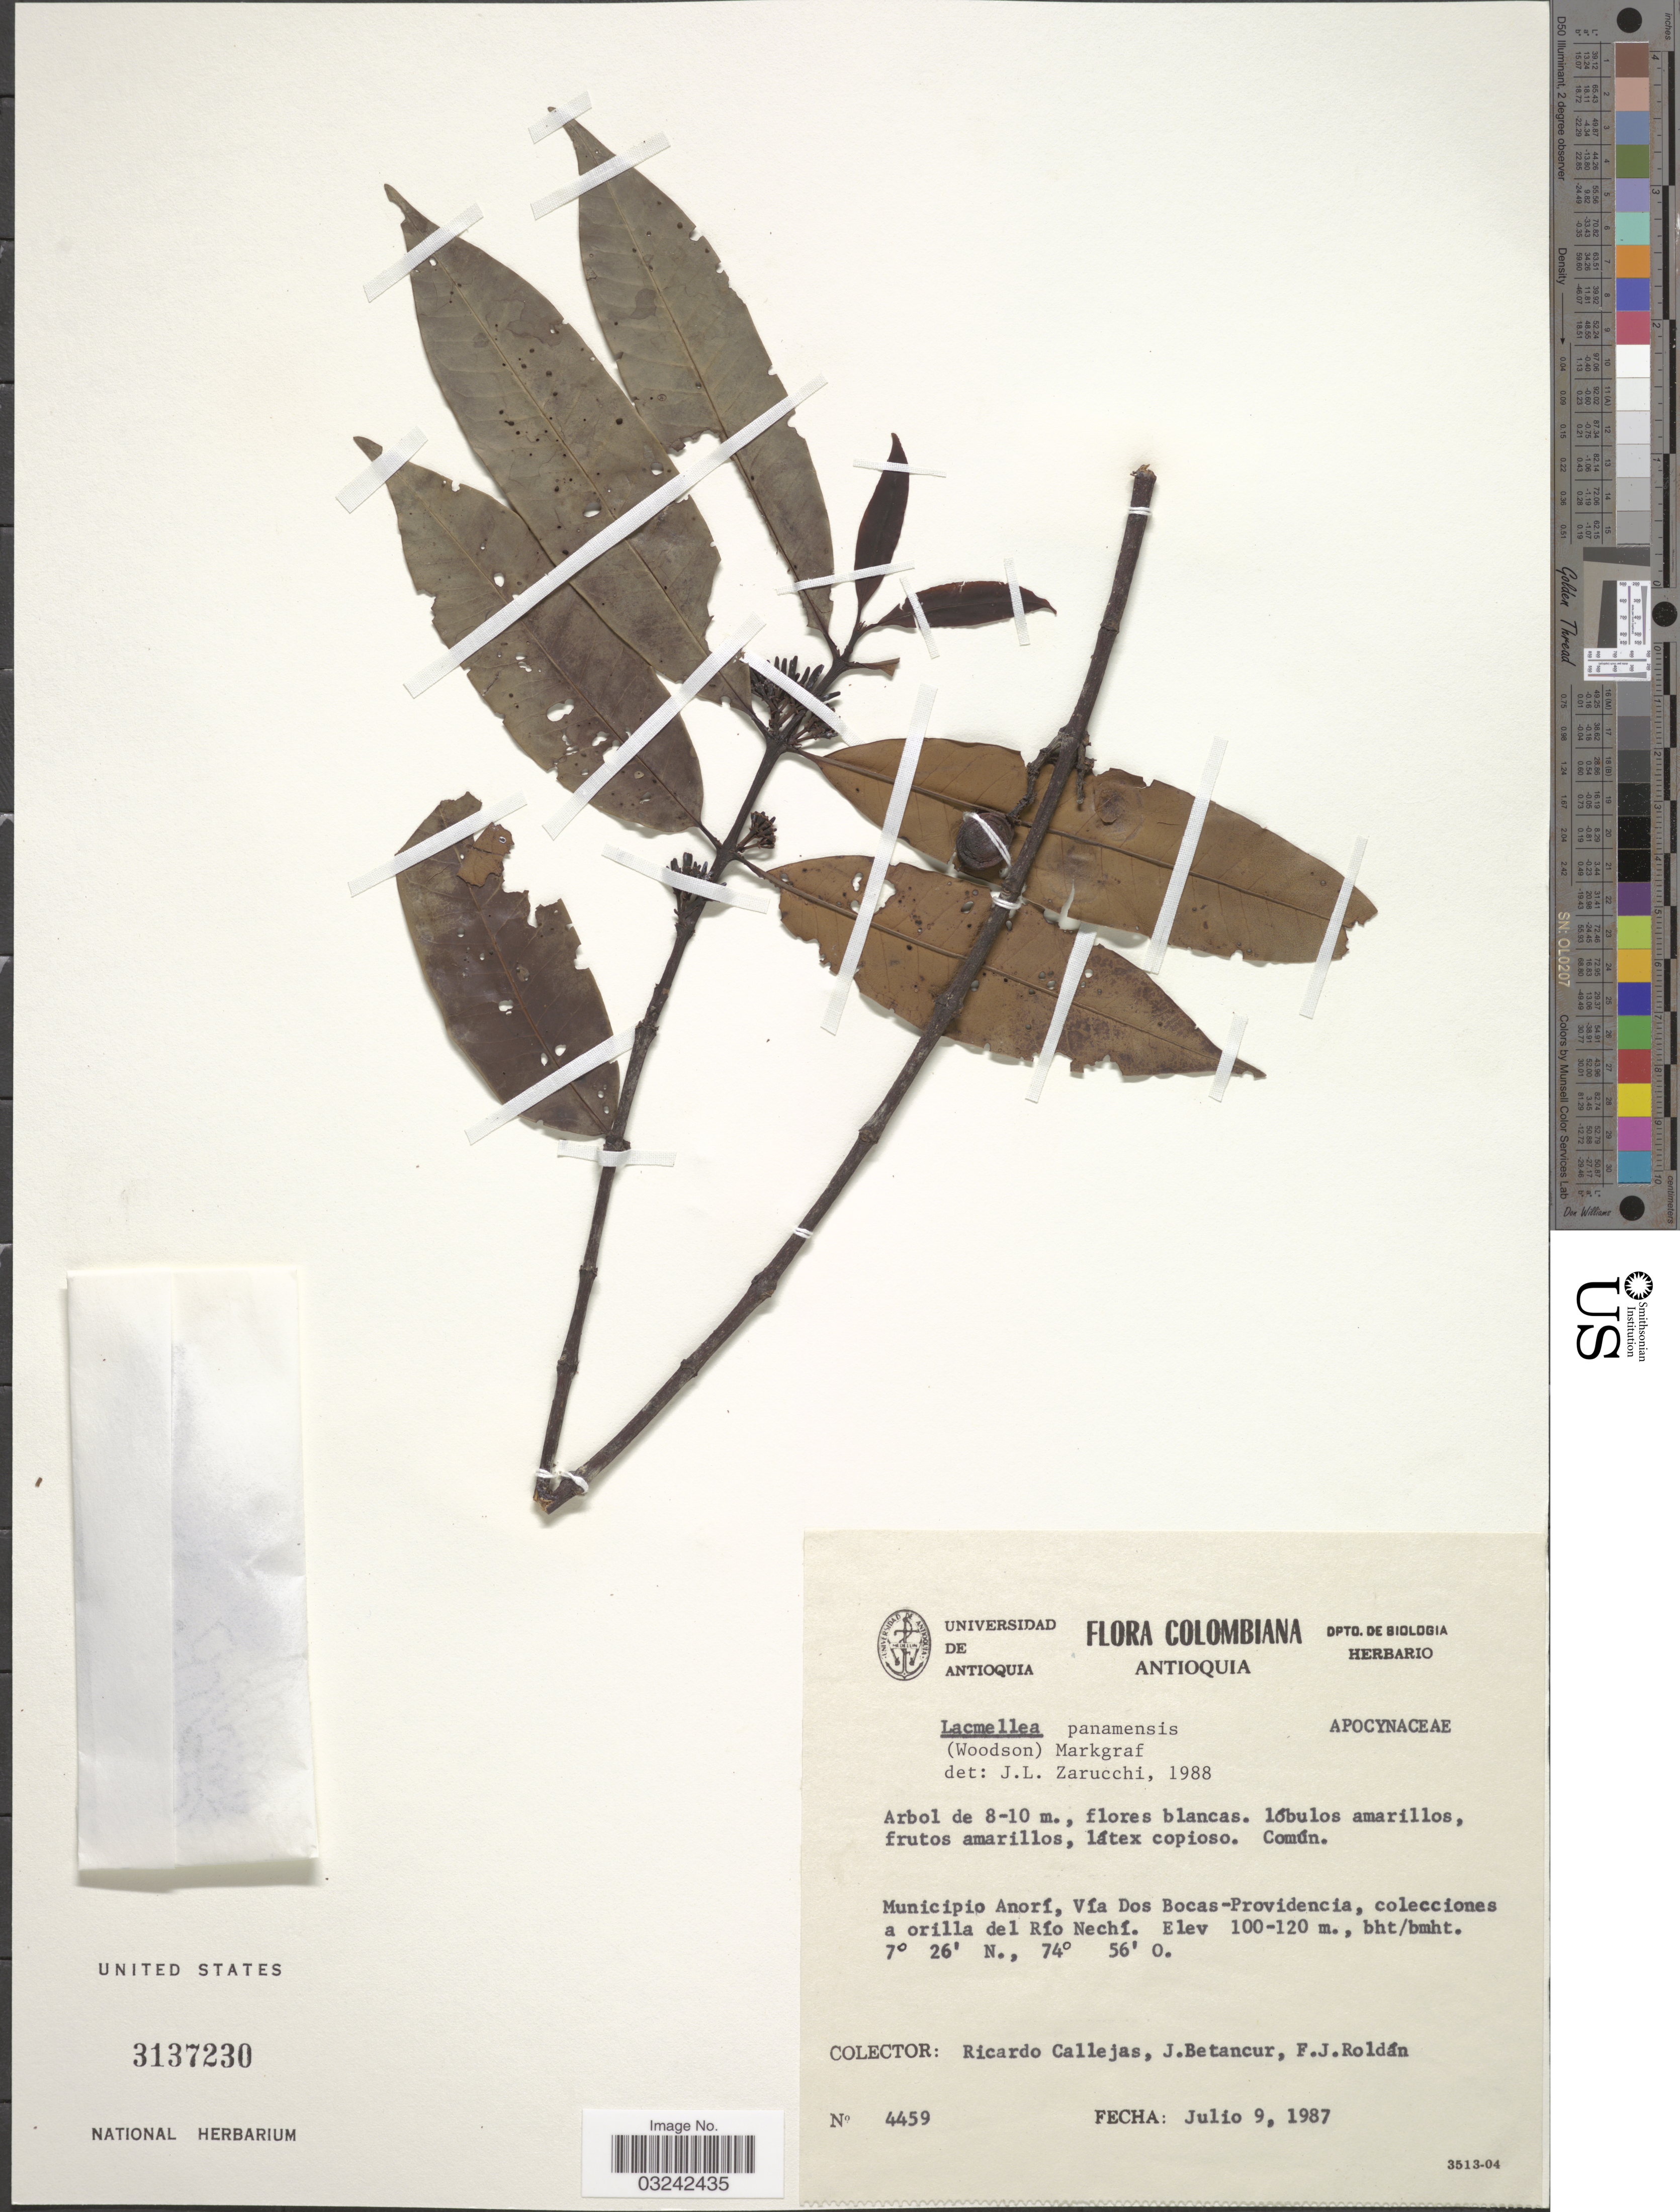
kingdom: Plantae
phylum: Tracheophyta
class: Magnoliopsida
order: Gentianales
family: Apocynaceae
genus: Lacmellea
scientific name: Lacmellea panamensis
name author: (Woodson) Markgr.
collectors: R. Callejas, J. Betancur & F. J. Roldán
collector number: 4459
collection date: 1987-07-09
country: Colombia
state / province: Antioquia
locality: Municipio Anorí, Vía Dos Bocas-Providencia, colecciones a orilla del Río Nechí.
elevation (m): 100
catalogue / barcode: US 3137230